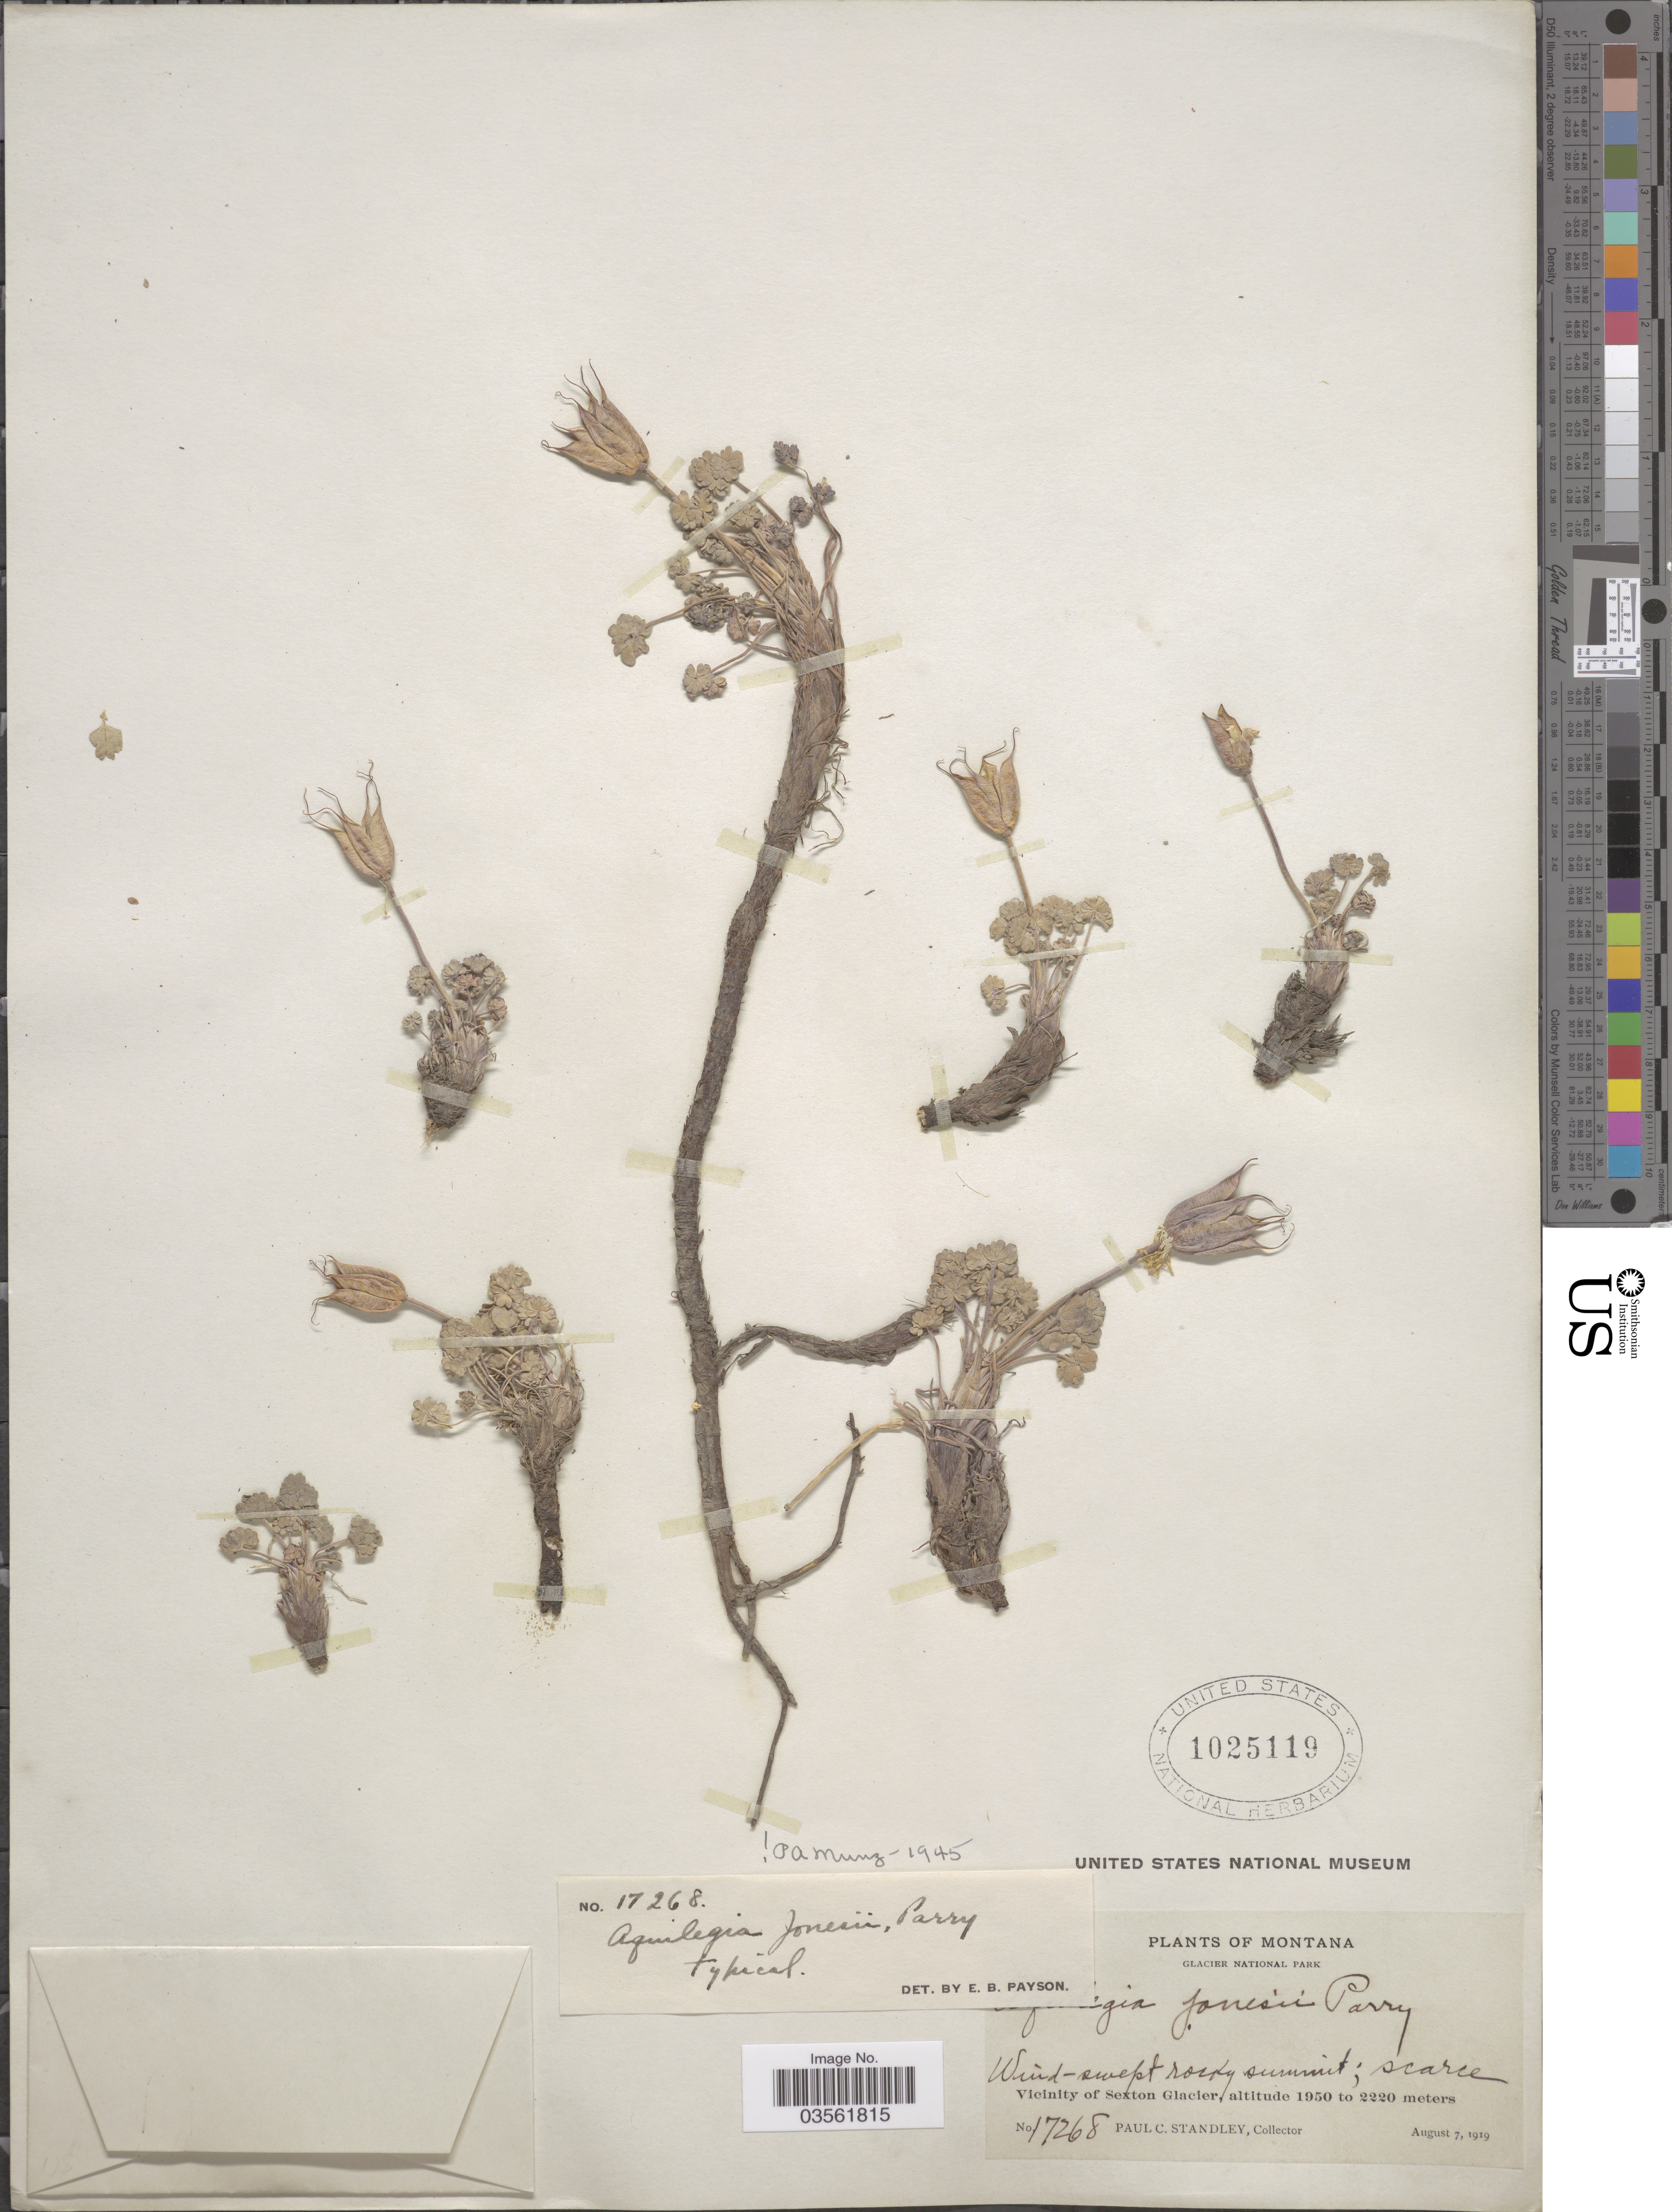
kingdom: Plantae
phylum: Tracheophyta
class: Magnoliopsida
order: Ranunculales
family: Ranunculaceae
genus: Aquilegia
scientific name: Aquilegia jonesii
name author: Parry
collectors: P. C. Standley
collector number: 17268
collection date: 1919-08-07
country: United States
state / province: Montana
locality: Glacier National Park. Vicinity of Sexton Glacier.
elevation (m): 1950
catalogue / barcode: US 1025119